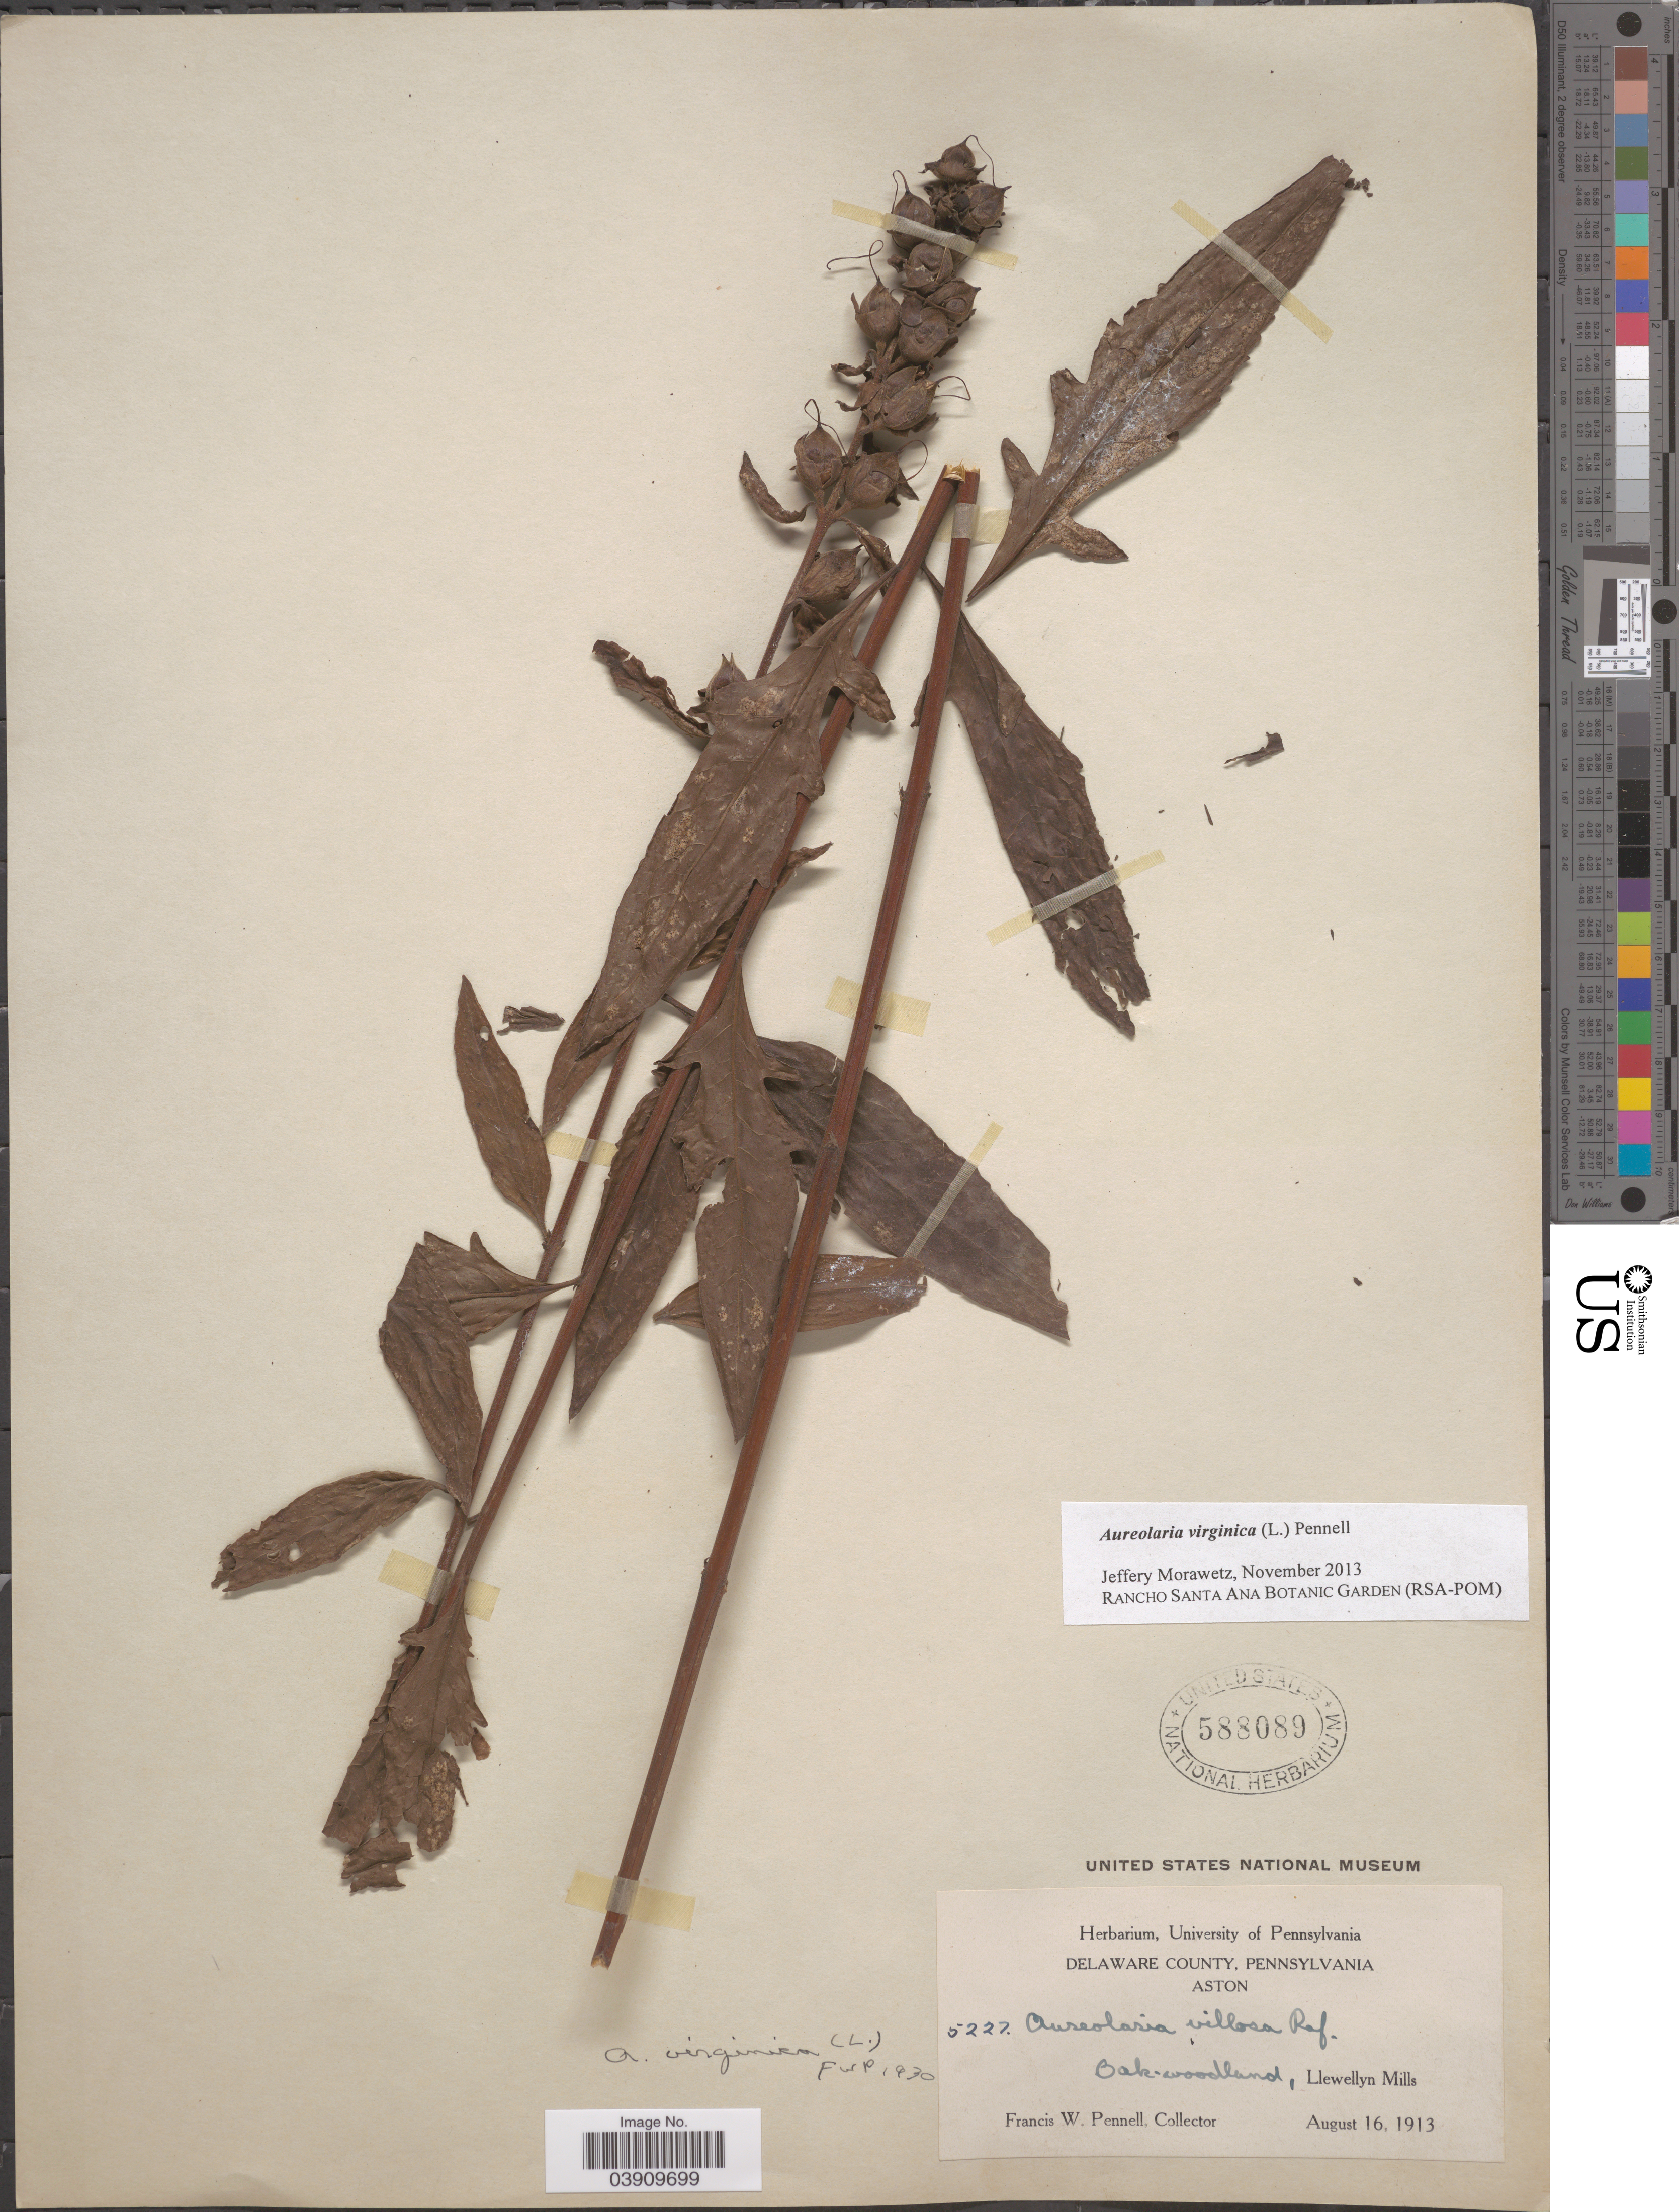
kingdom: Plantae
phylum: Tracheophyta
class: Magnoliopsida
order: Lamiales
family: Orobanchaceae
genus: Aureolaria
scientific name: Aureolaria virginica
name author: (L.) Pennell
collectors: F. W. Pennell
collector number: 5227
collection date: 1913-08-16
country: United States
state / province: Pennsylvania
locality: Delaware County. Aston. Llewellyn Mills.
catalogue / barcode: US 588089